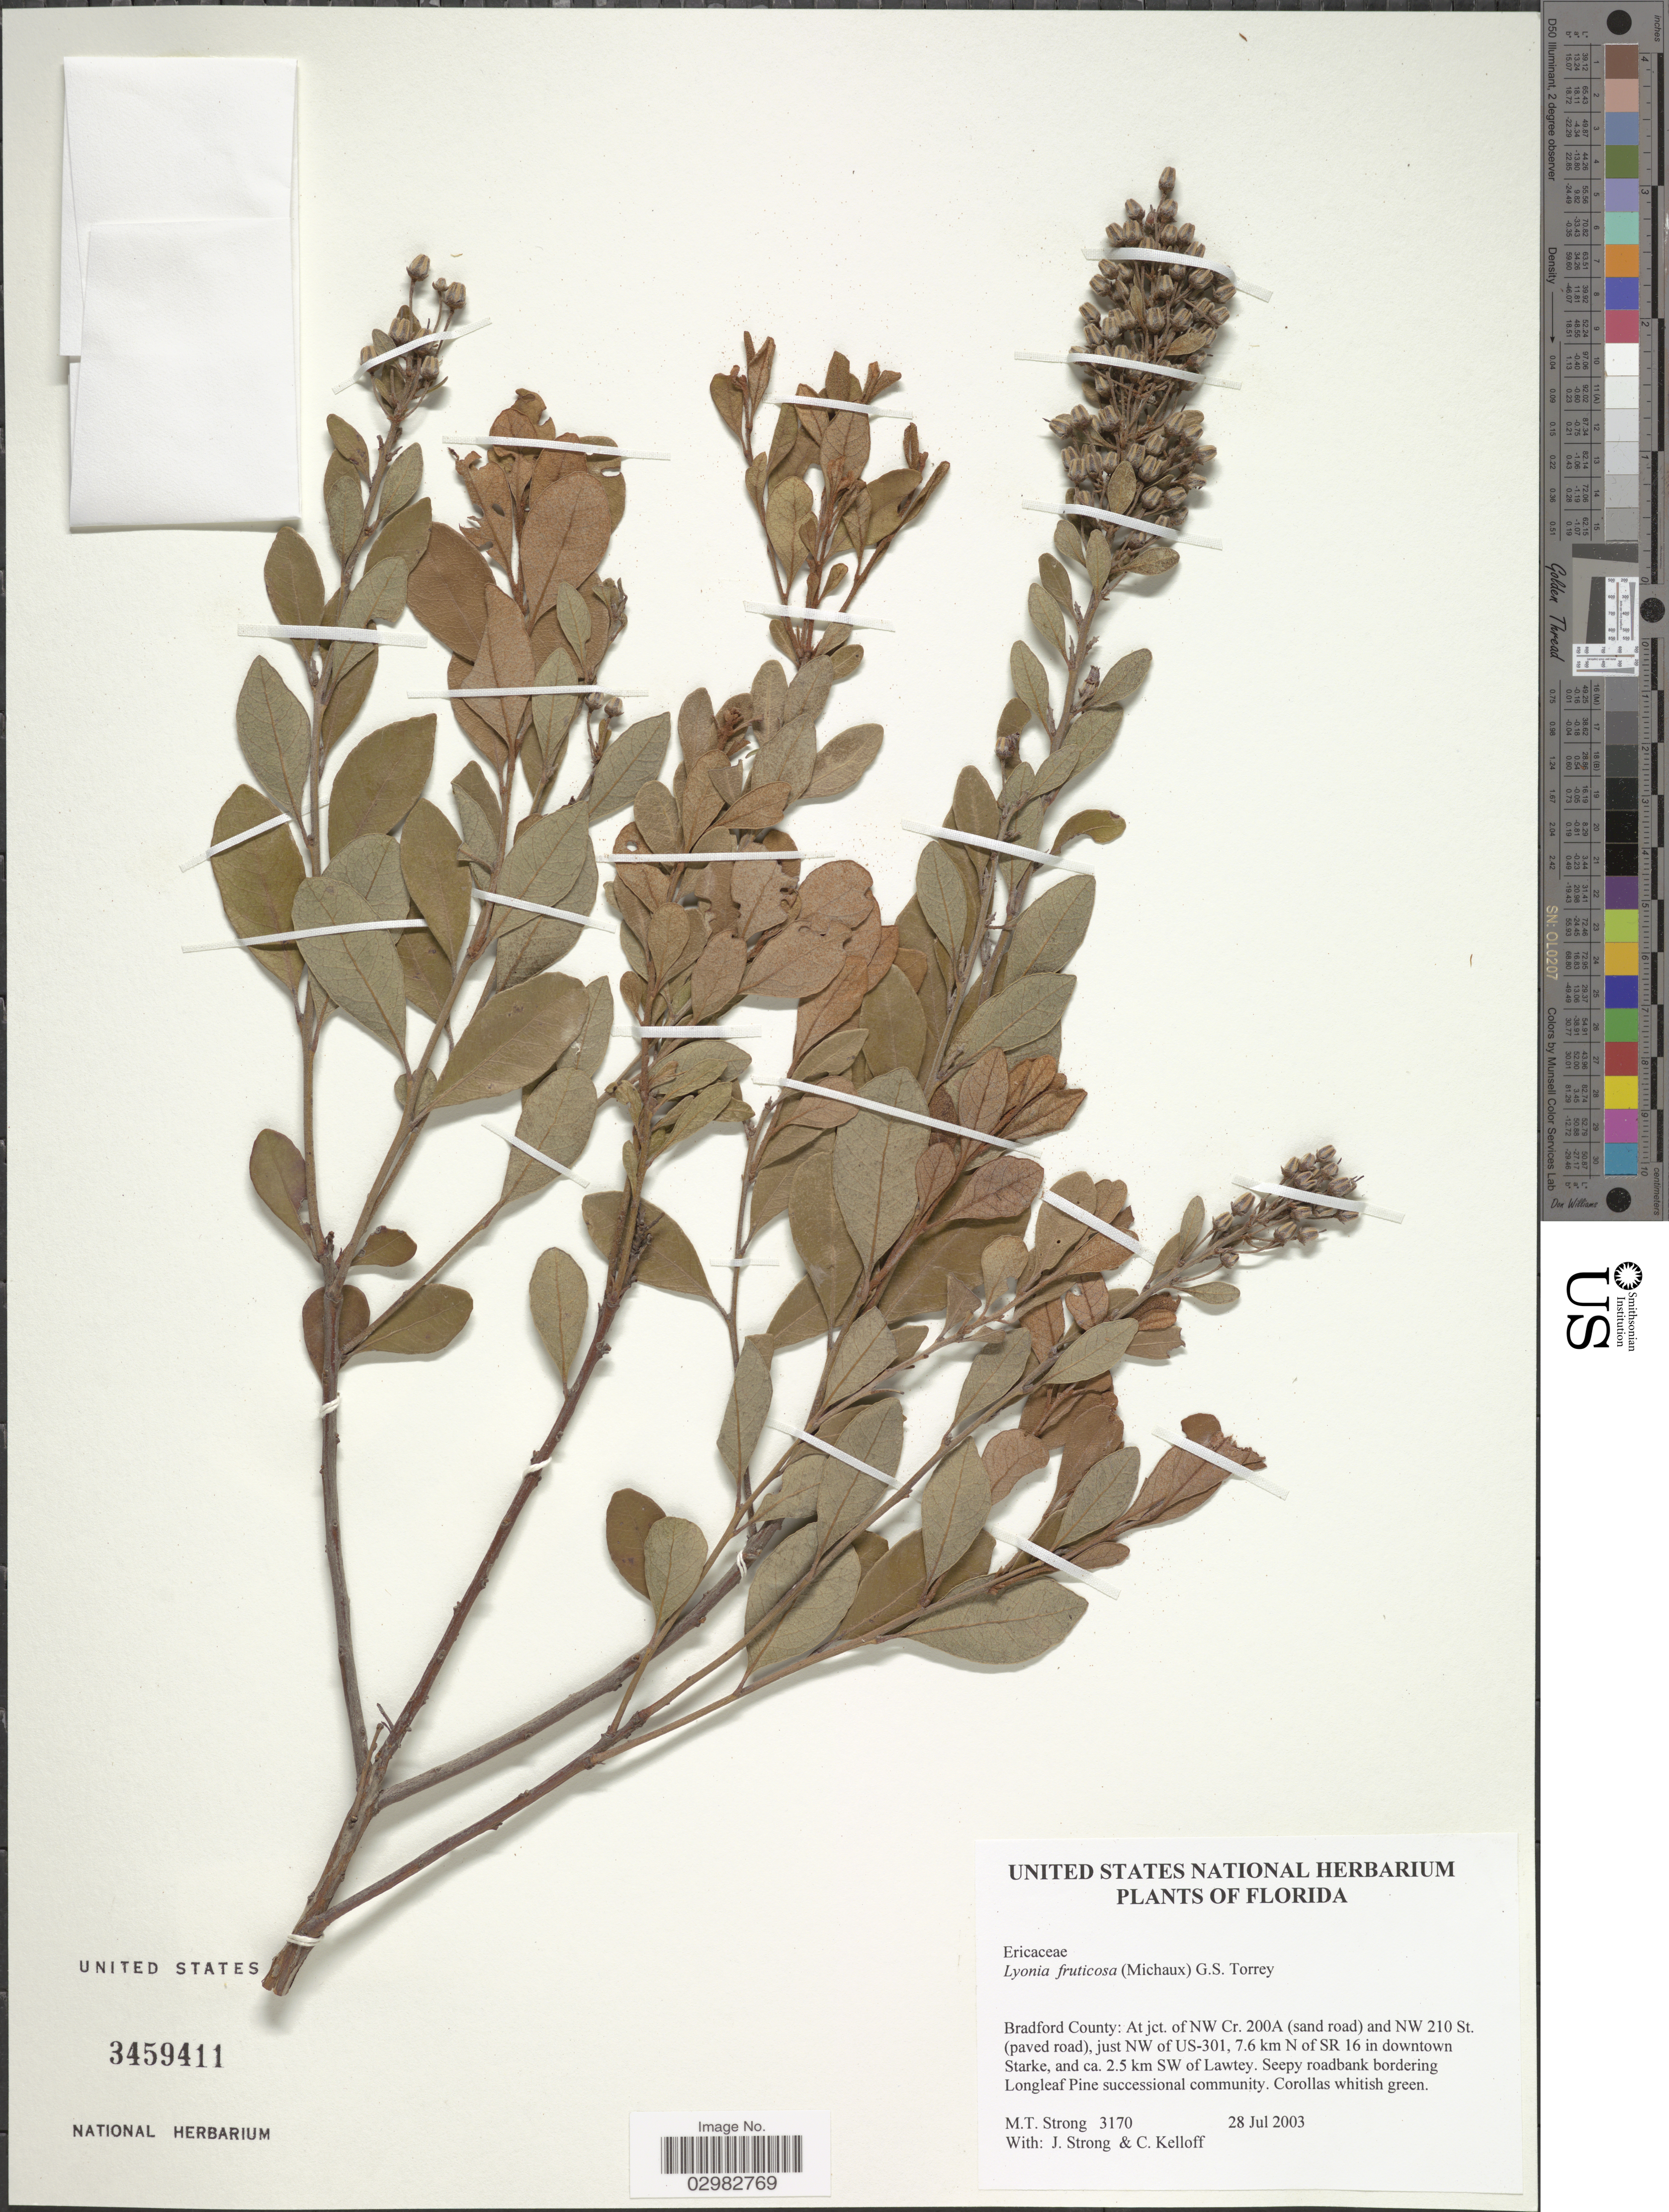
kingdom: Plantae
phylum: Tracheophyta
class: Magnoliopsida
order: Ericales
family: Ericaceae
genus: Lyonia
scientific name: Lyonia fruticosa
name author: (Michx.) G.S. Torr.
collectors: M. T. Strong, J. Strong & C. L. Kelloff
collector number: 3170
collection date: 2003-07-28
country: United States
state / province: Florida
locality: Bradford County, At jct. of NW Cr. 200A (sand road) and NW 210 St. (paved road), just NW of US-301, 7.6 km N of SR 16 in downtown Starke, and ca. 2.5 km SW of Lawtey.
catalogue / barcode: US 3459411